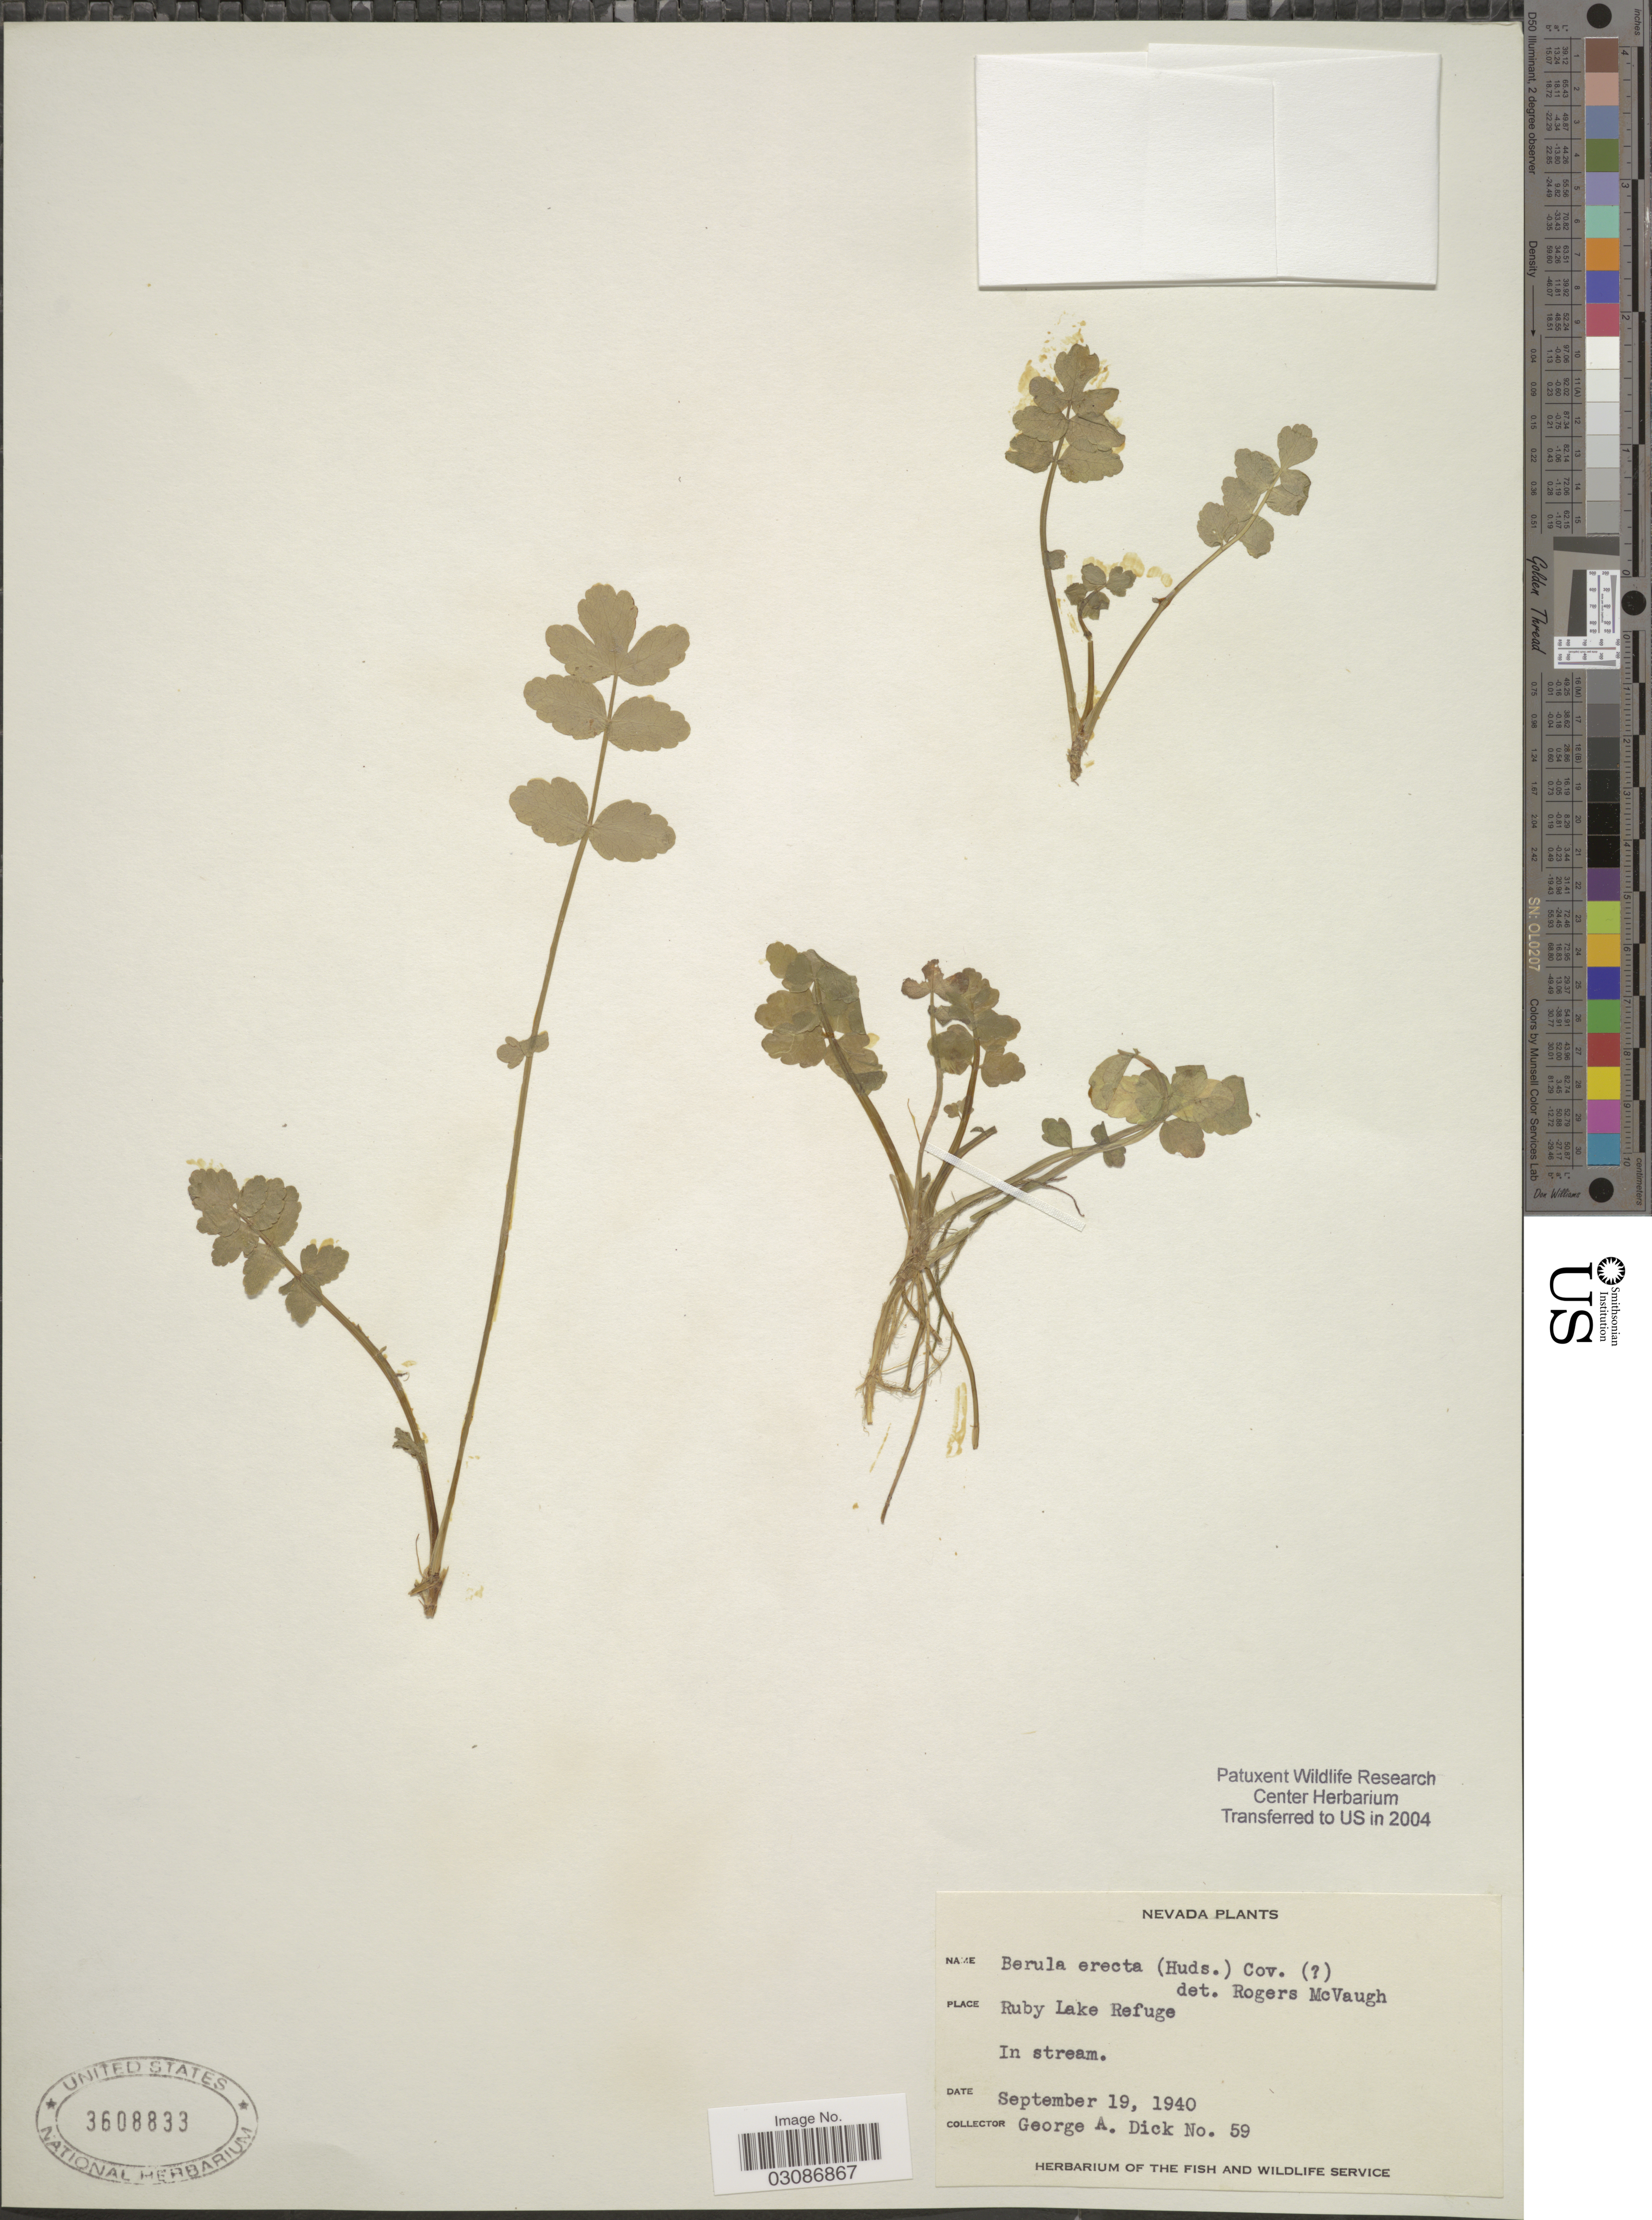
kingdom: Plantae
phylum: Tracheophyta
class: Magnoliopsida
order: Apiales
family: Apiaceae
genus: Berula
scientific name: Berula erecta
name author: (Huds.) Coville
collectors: G. Dick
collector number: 59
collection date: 1940-09-19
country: United States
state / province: Nevada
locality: Ruby Lake Refuge.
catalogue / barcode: US 3608833